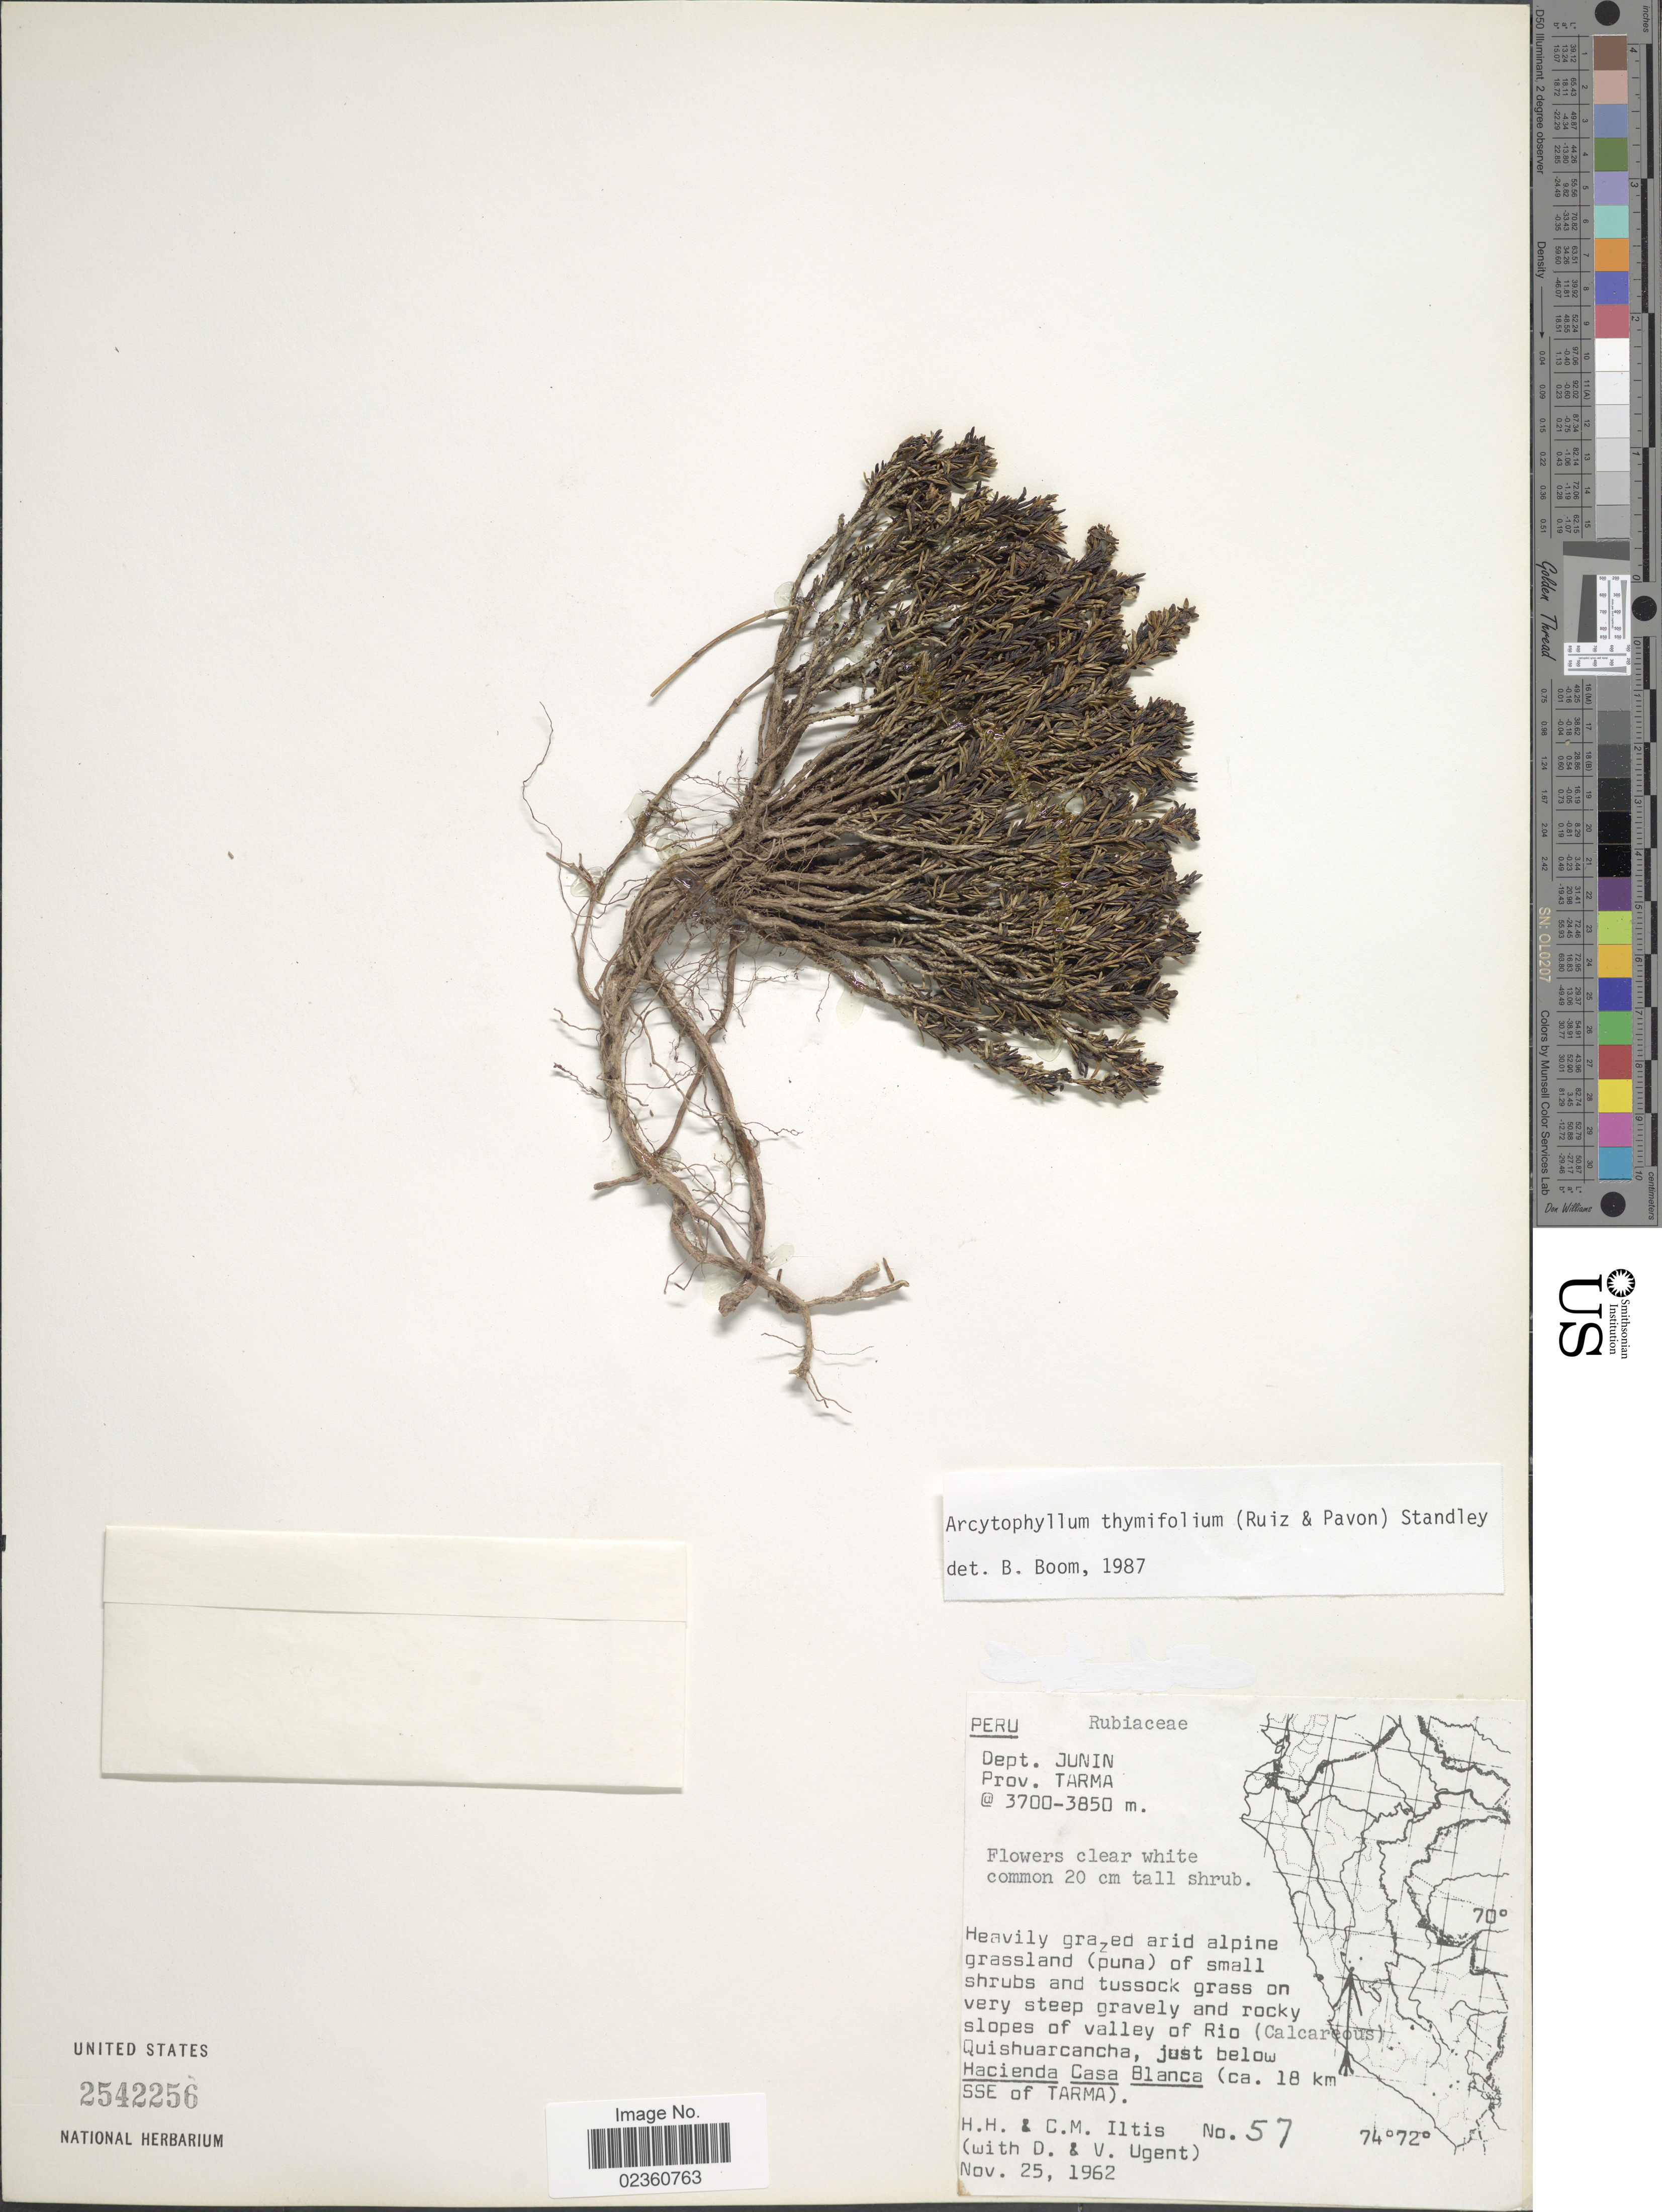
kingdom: Plantae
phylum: Tracheophyta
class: Magnoliopsida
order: Gentianales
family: Rubiaceae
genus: Arcytophyllum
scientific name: Arcytophyllum thymifolium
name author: (Ruiz & Pav.) Standl.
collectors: H. H. Iltis, C. M Iltis, D. Ugent & V. Ugent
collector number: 57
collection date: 1962-11-25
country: Peru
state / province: Junín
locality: Dept. Junin, Prov. Tarma. Heavily grazed arid alpine grassland (puna) of small shrubs and tussock grass on very steep gravely and rocky slopes of valley of Rio (Calcareous) Quishuarcancha, just below Hacienda Casa Blanca (ca. 18 km SSE of Tarma)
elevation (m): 3700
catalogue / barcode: US 2542256